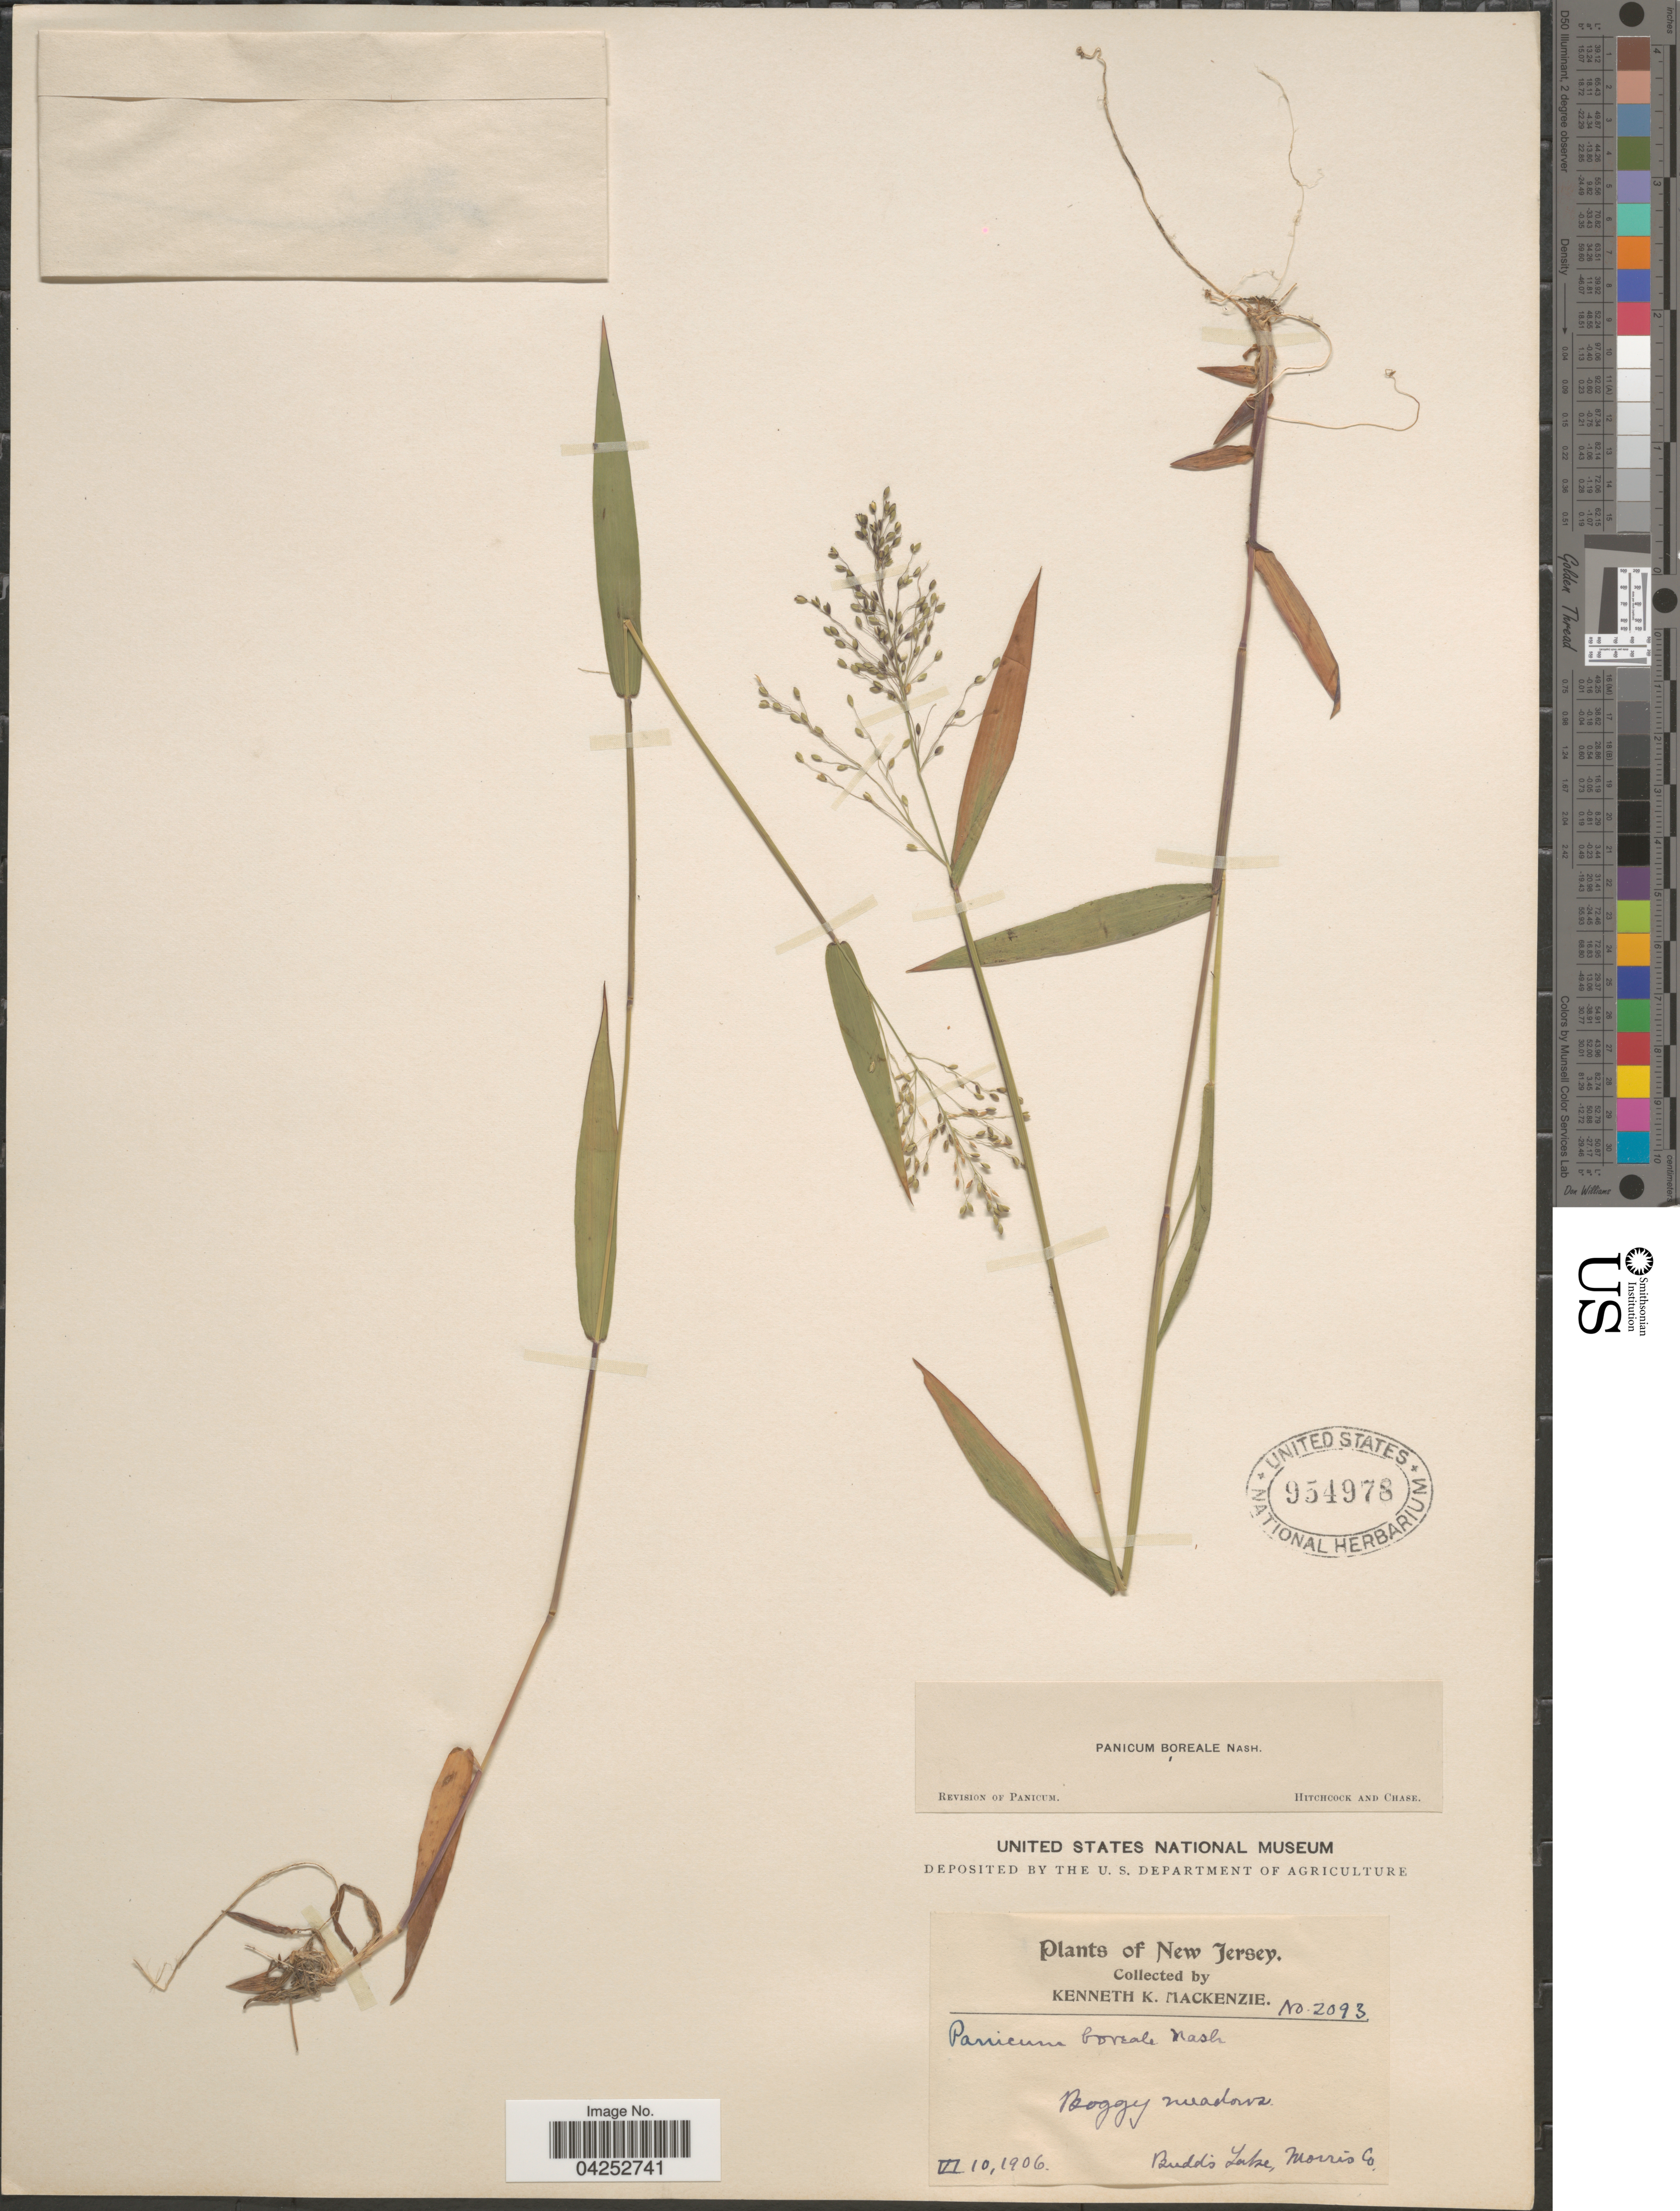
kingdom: Plantae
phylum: Tracheophyta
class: Liliopsida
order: Poales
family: Poaceae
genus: Dichanthelium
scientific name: Dichanthelium boreale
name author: (Nash) Freckmann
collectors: K. K. Mackenzie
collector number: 2093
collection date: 1906-06-10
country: United States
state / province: New Jersey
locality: Boggy meadows. Budd's Lake, Morris Co.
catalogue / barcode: US 954978